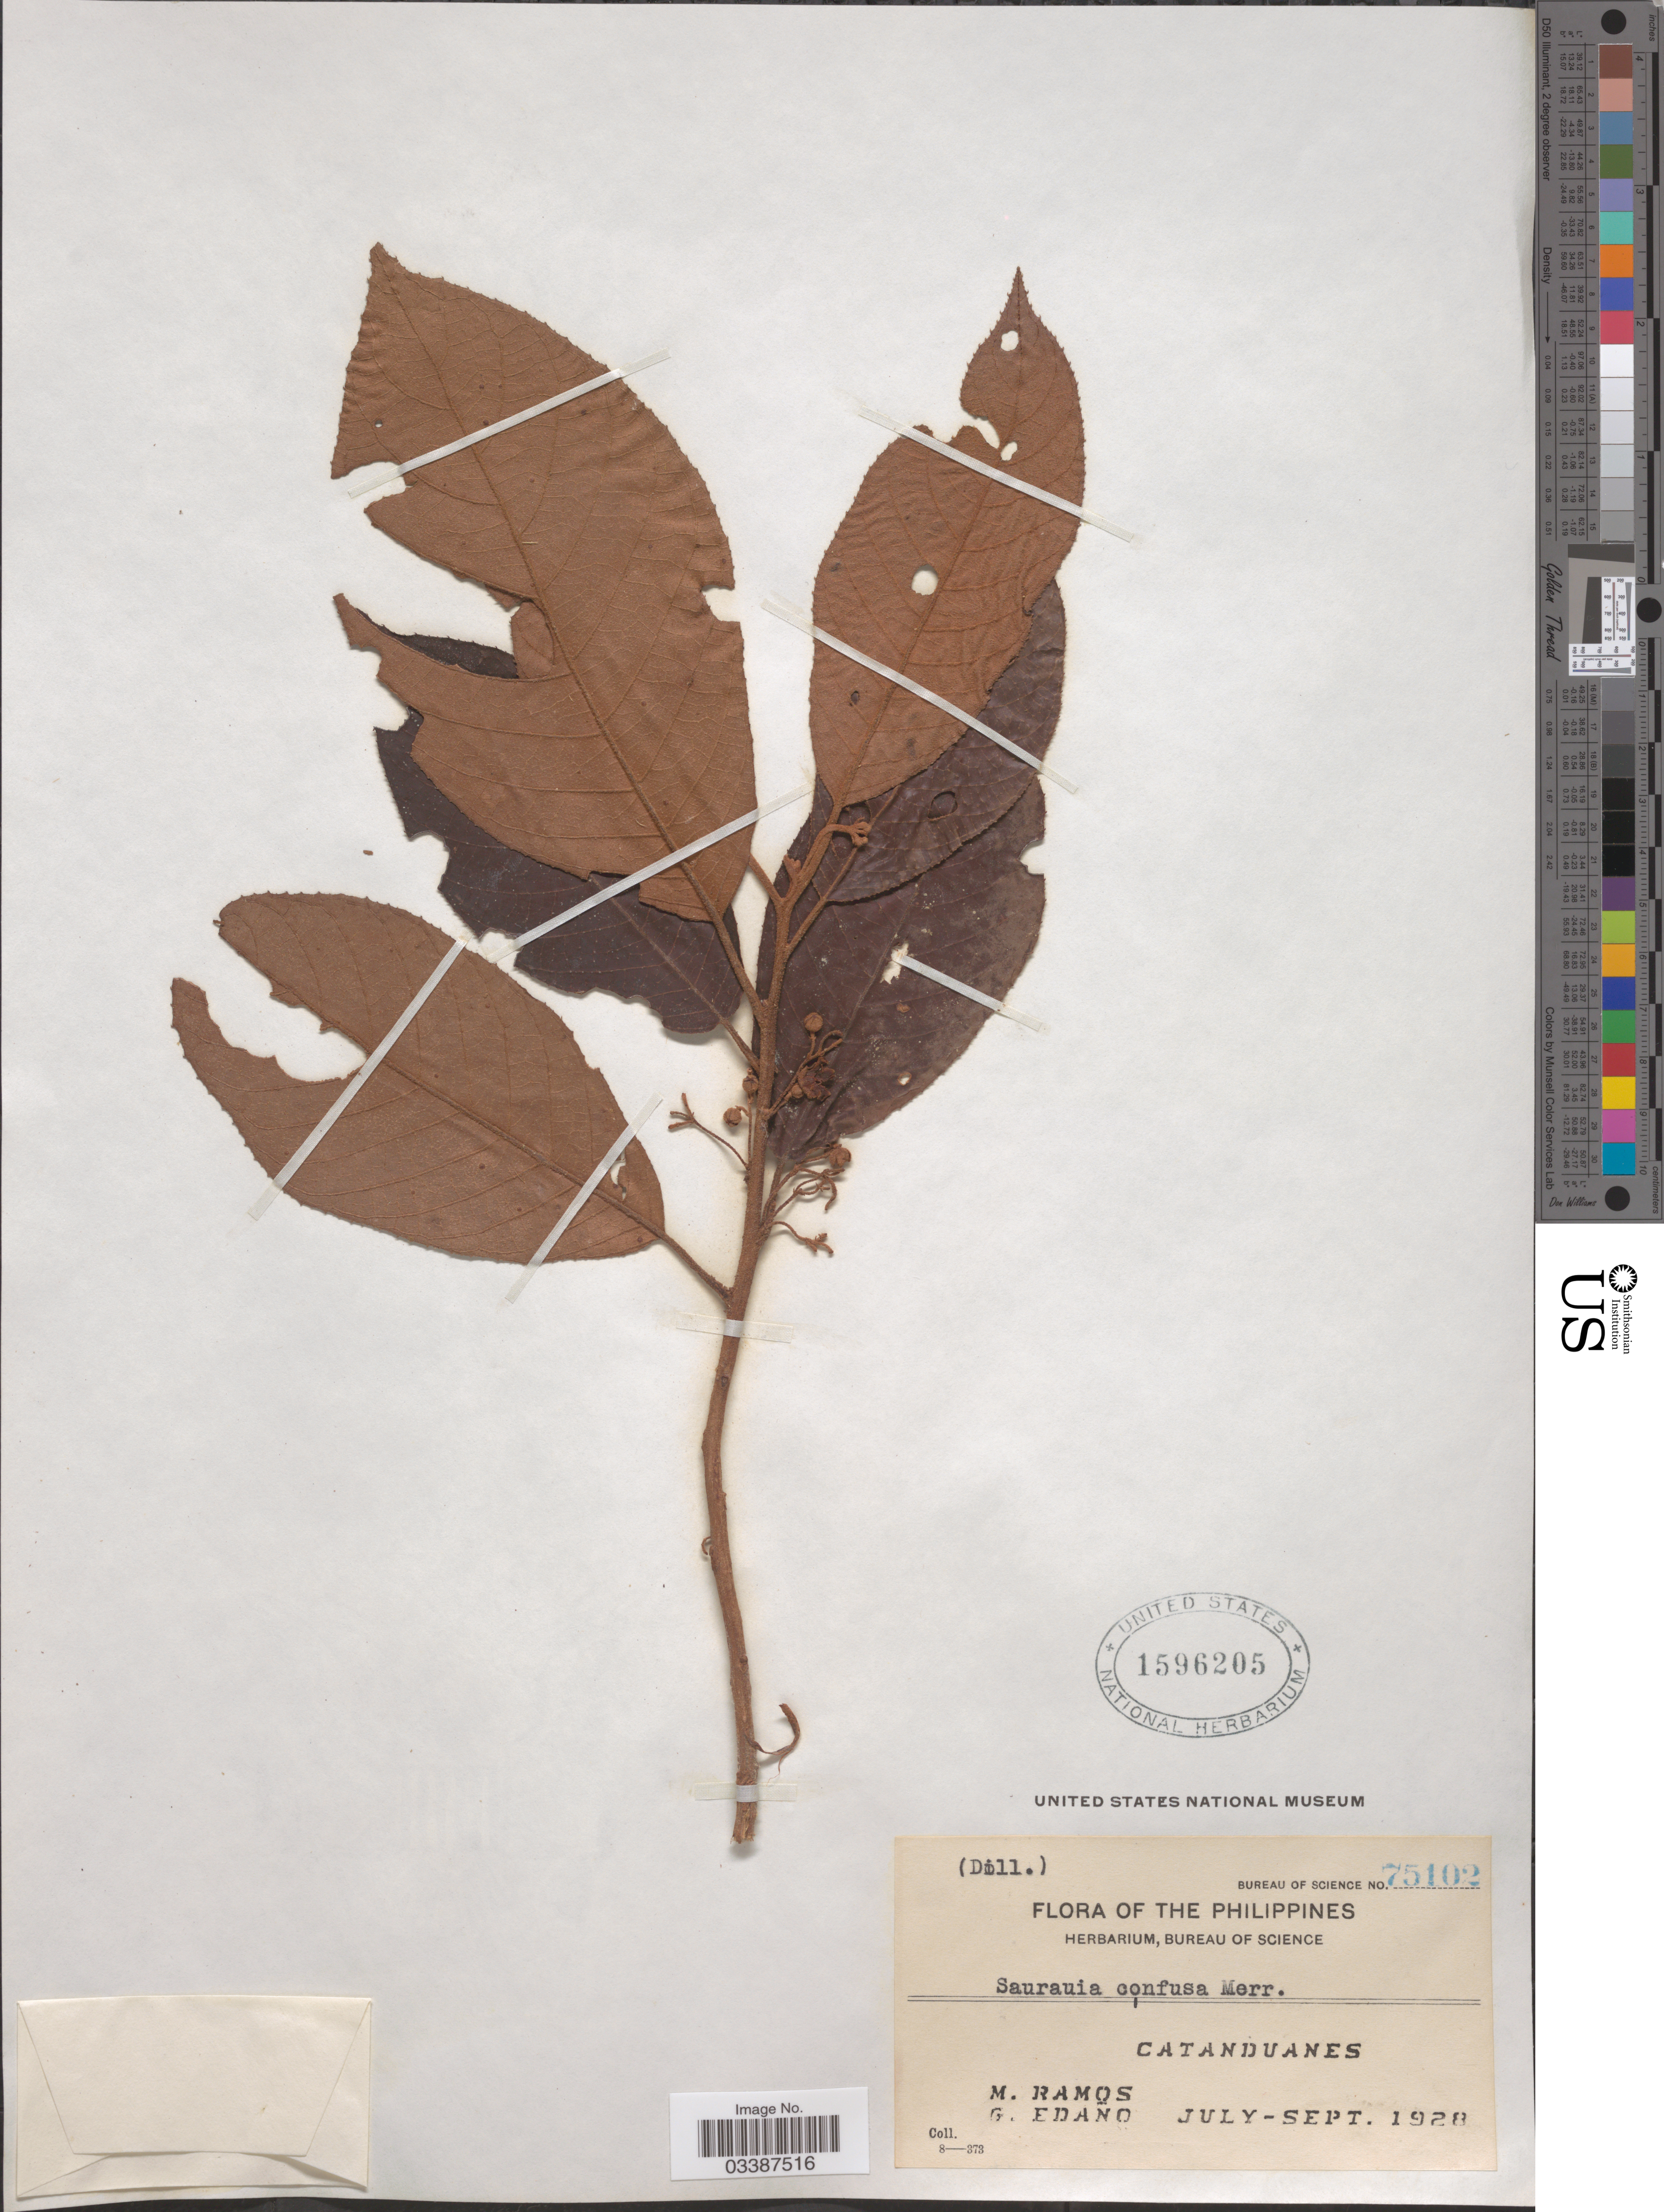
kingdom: Plantae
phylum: Tracheophyta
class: Magnoliopsida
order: Ericales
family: Actinidiaceae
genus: Saurauia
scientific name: Saurauia confusa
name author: Merr.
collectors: M. Ramos & G. Edaño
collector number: Bureau of Science 75102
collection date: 1928-07/1928-09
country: Philippines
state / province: Bicol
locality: Catanduanes.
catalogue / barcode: US 1596205